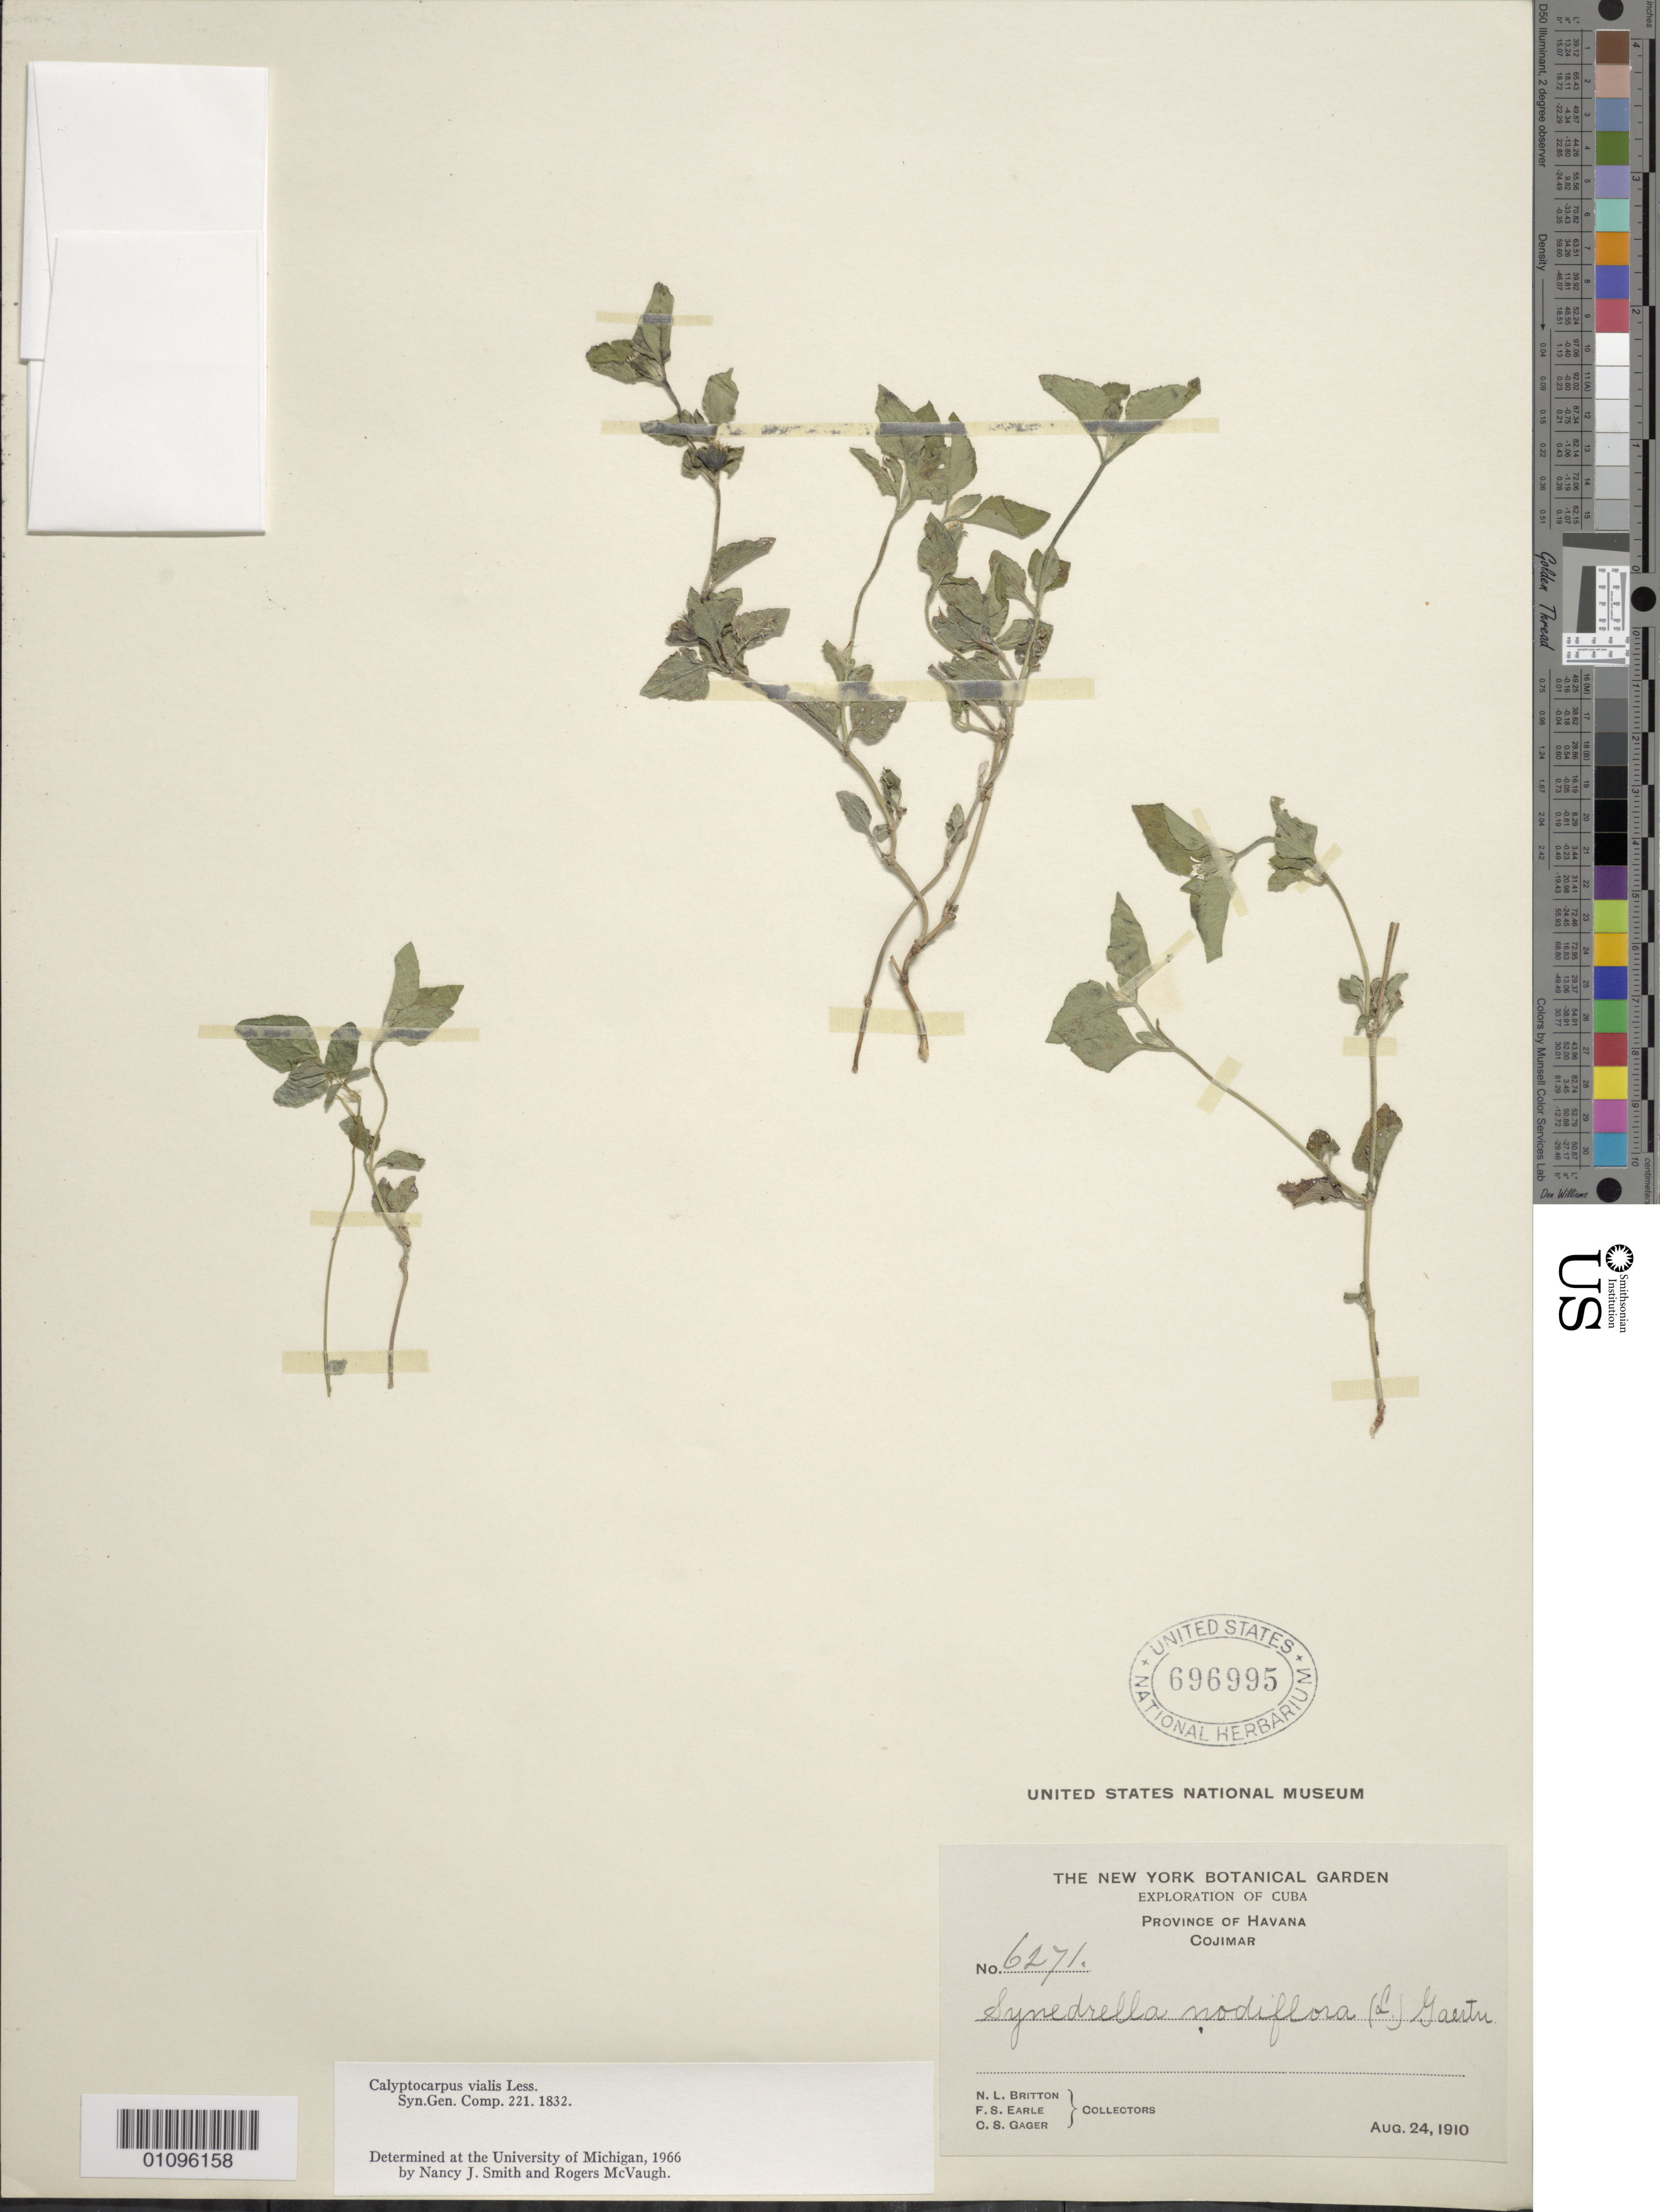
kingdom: Plantae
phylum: Tracheophyta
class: Magnoliopsida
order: Asterales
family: Asteraceae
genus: Calyptocarpus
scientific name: Calyptocarpus vialis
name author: Less.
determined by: Smith, N. J.; McVaugh, R.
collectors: N. Britton, F. S. Earle & C. Gager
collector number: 6271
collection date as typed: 24 Aug 1910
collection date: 1910-08-24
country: Cuba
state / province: La Habana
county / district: Municipio Habana del Este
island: Cuba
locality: Cojimar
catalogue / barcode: US 696995